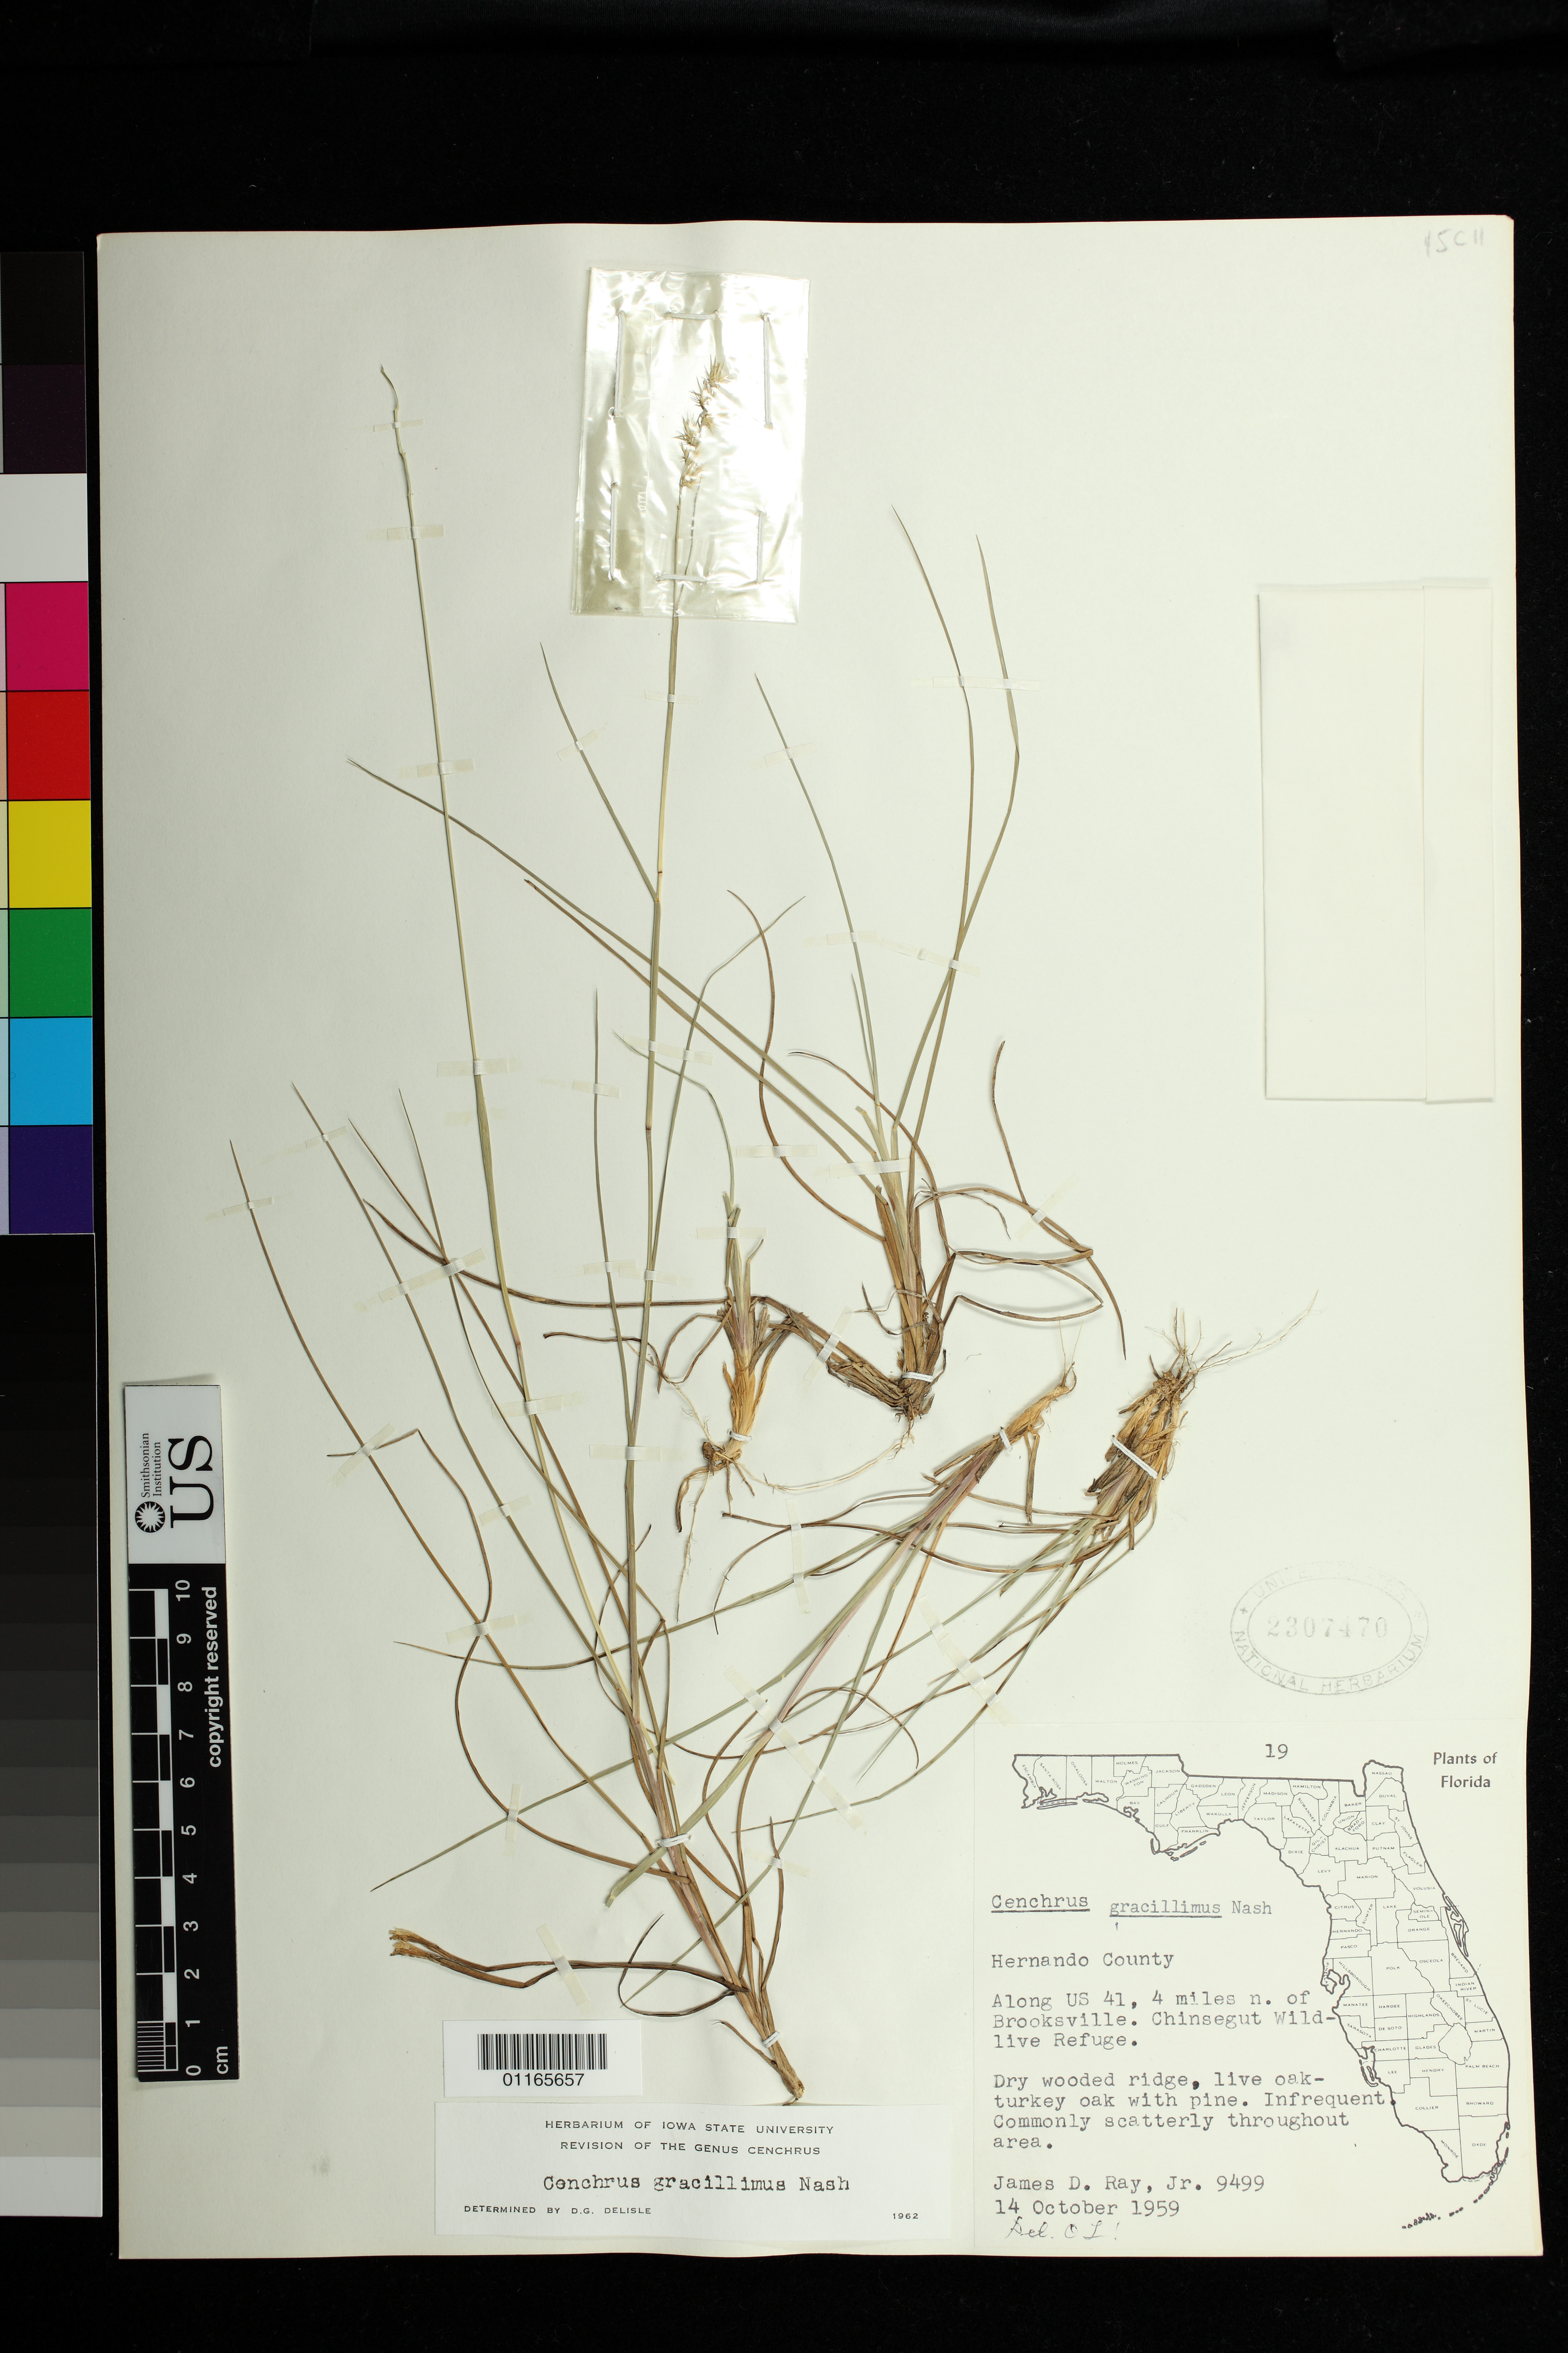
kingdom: Plantae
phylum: Tracheophyta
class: Liliopsida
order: Poales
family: Poaceae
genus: Cenchrus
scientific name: Cenchrus gracillimus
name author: Nash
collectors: J. D. Ray Jr.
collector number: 9499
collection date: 1959-10-14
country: United States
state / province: Florida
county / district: Hernando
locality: Along US 41, 4 miles n. of Brooksville. Chinsegut Wildlife Refuge.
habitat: Dry wooded ridge, live oak-turkey oak with pine. Infrequent. Commonly scatterly throughout area.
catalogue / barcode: US 2307470